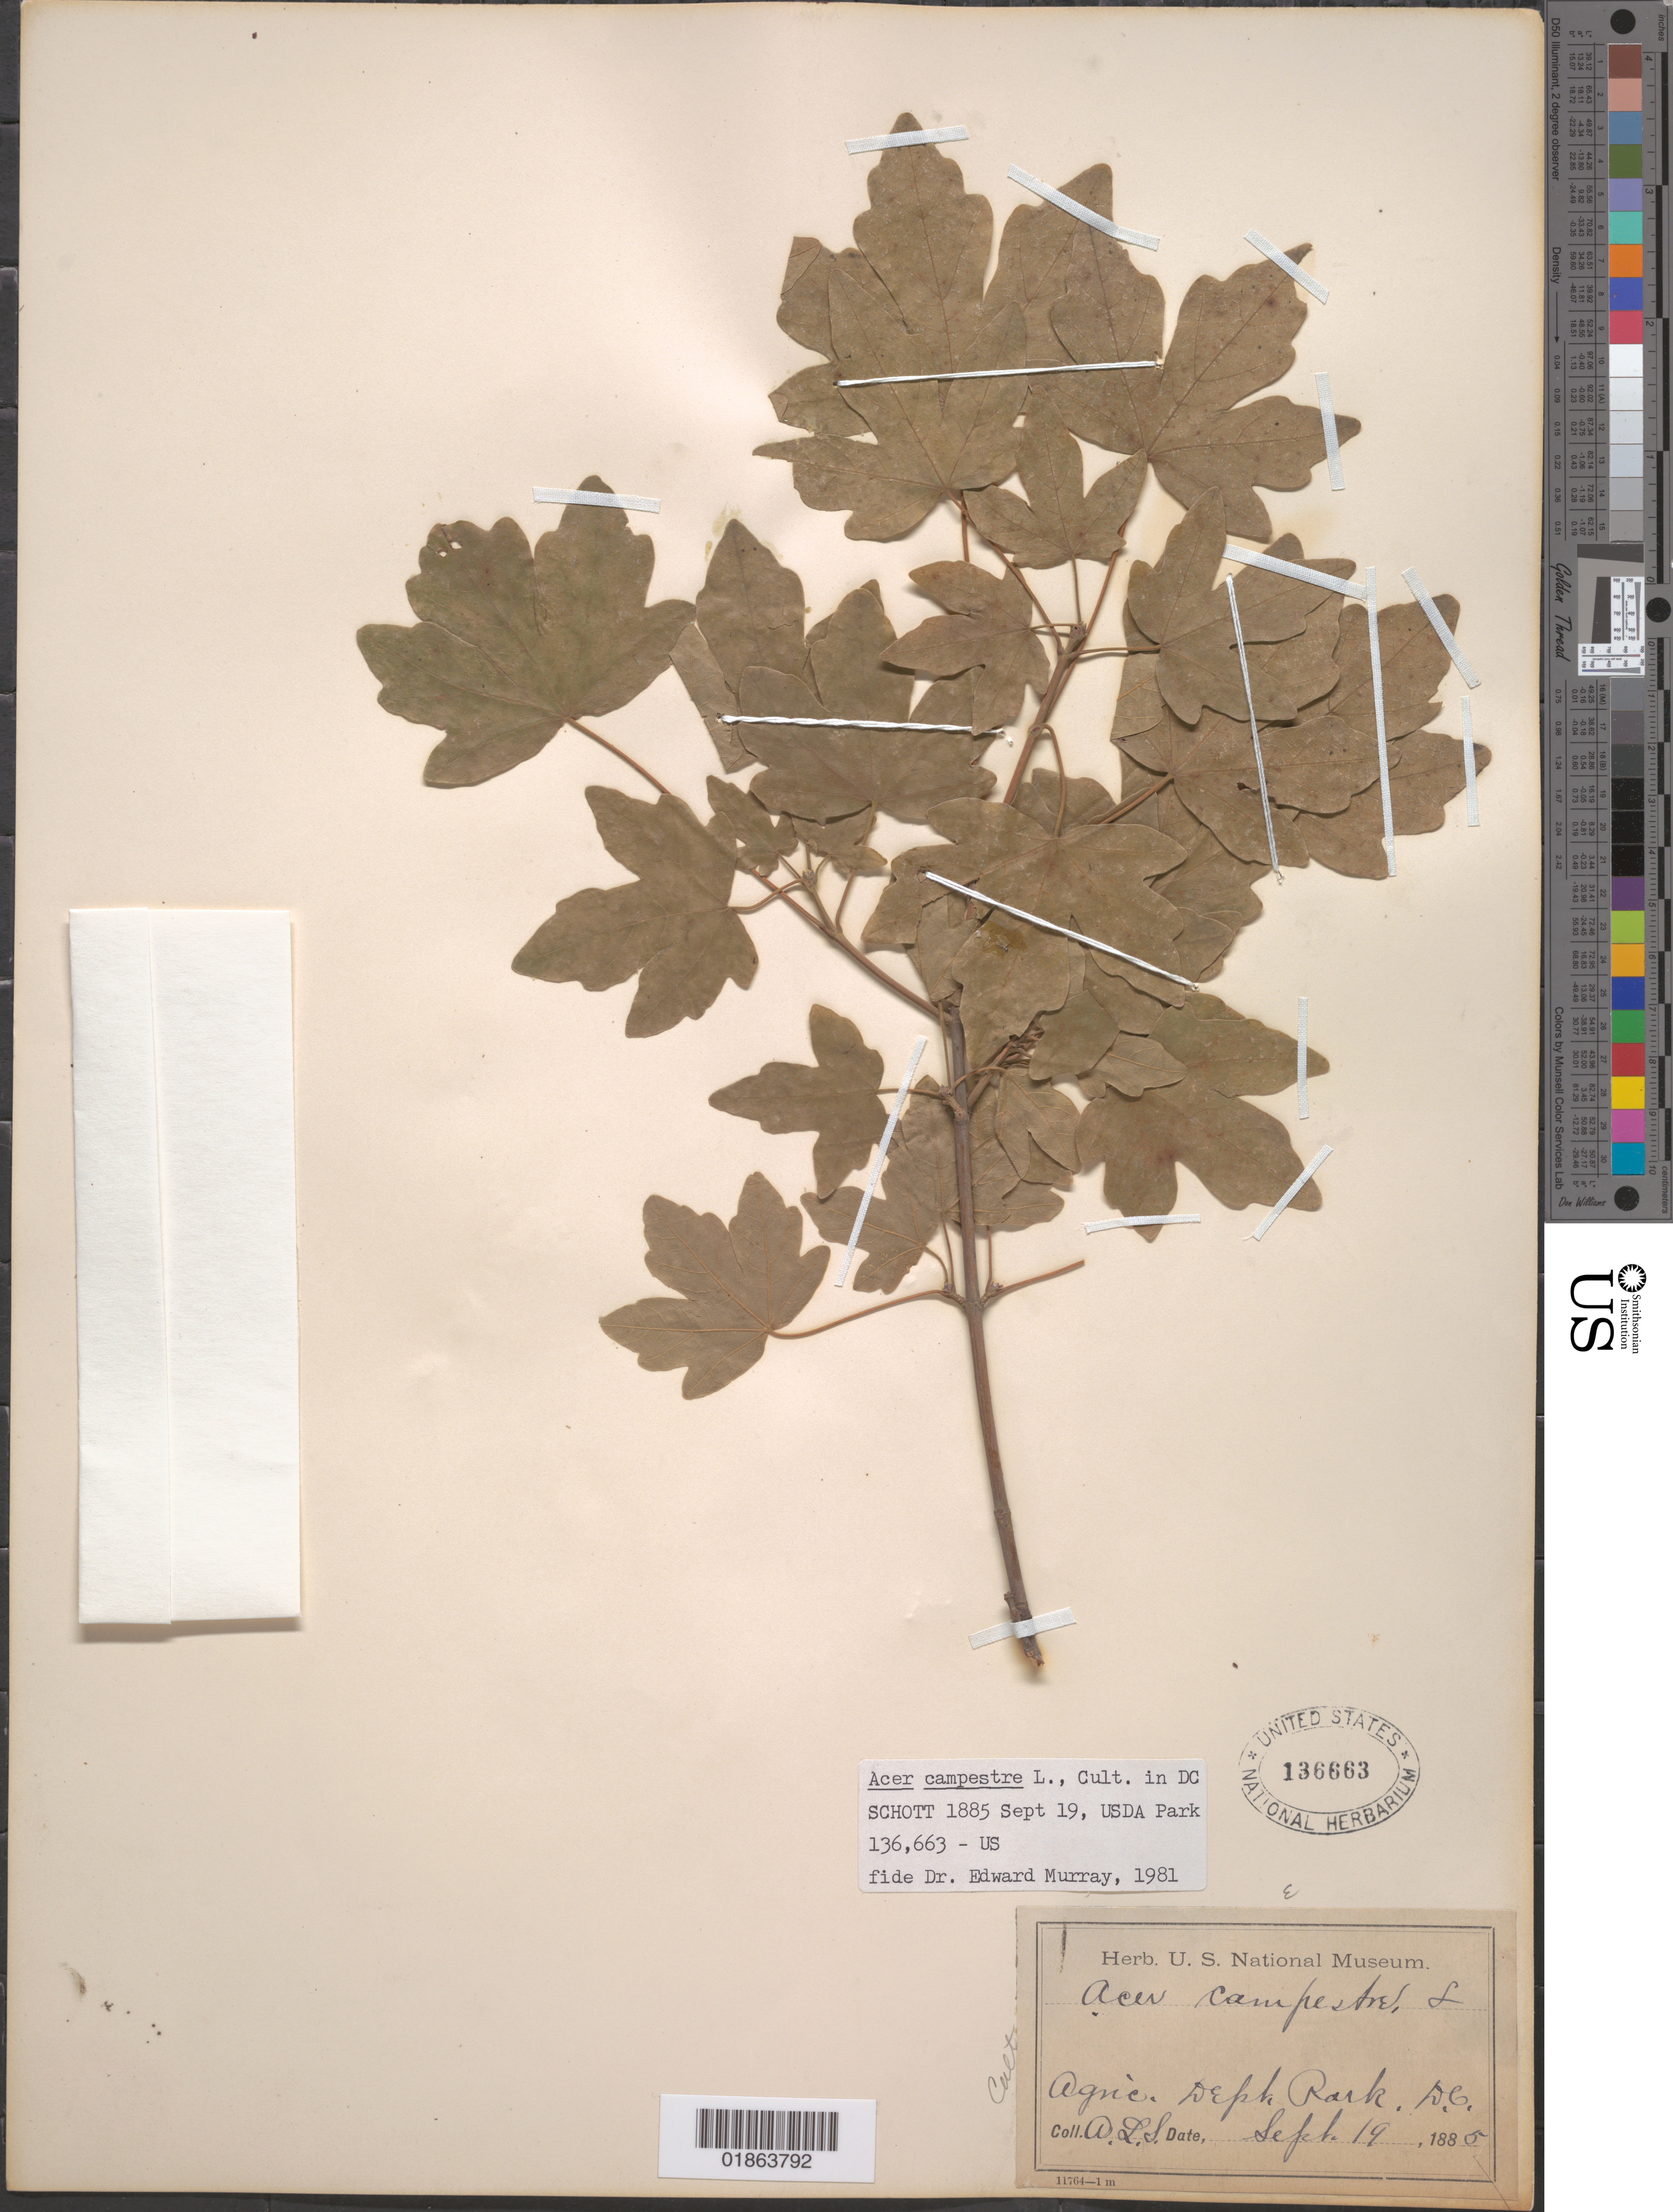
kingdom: Plantae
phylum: Tracheophyta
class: Magnoliopsida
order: Sapindales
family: Sapindaceae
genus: Acer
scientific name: Acer campestre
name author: L.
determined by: Murray, Edward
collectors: A. L. Schott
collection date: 1885-09-19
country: United States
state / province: District of Columbia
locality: Agric. Dept. Park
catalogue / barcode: US 136663